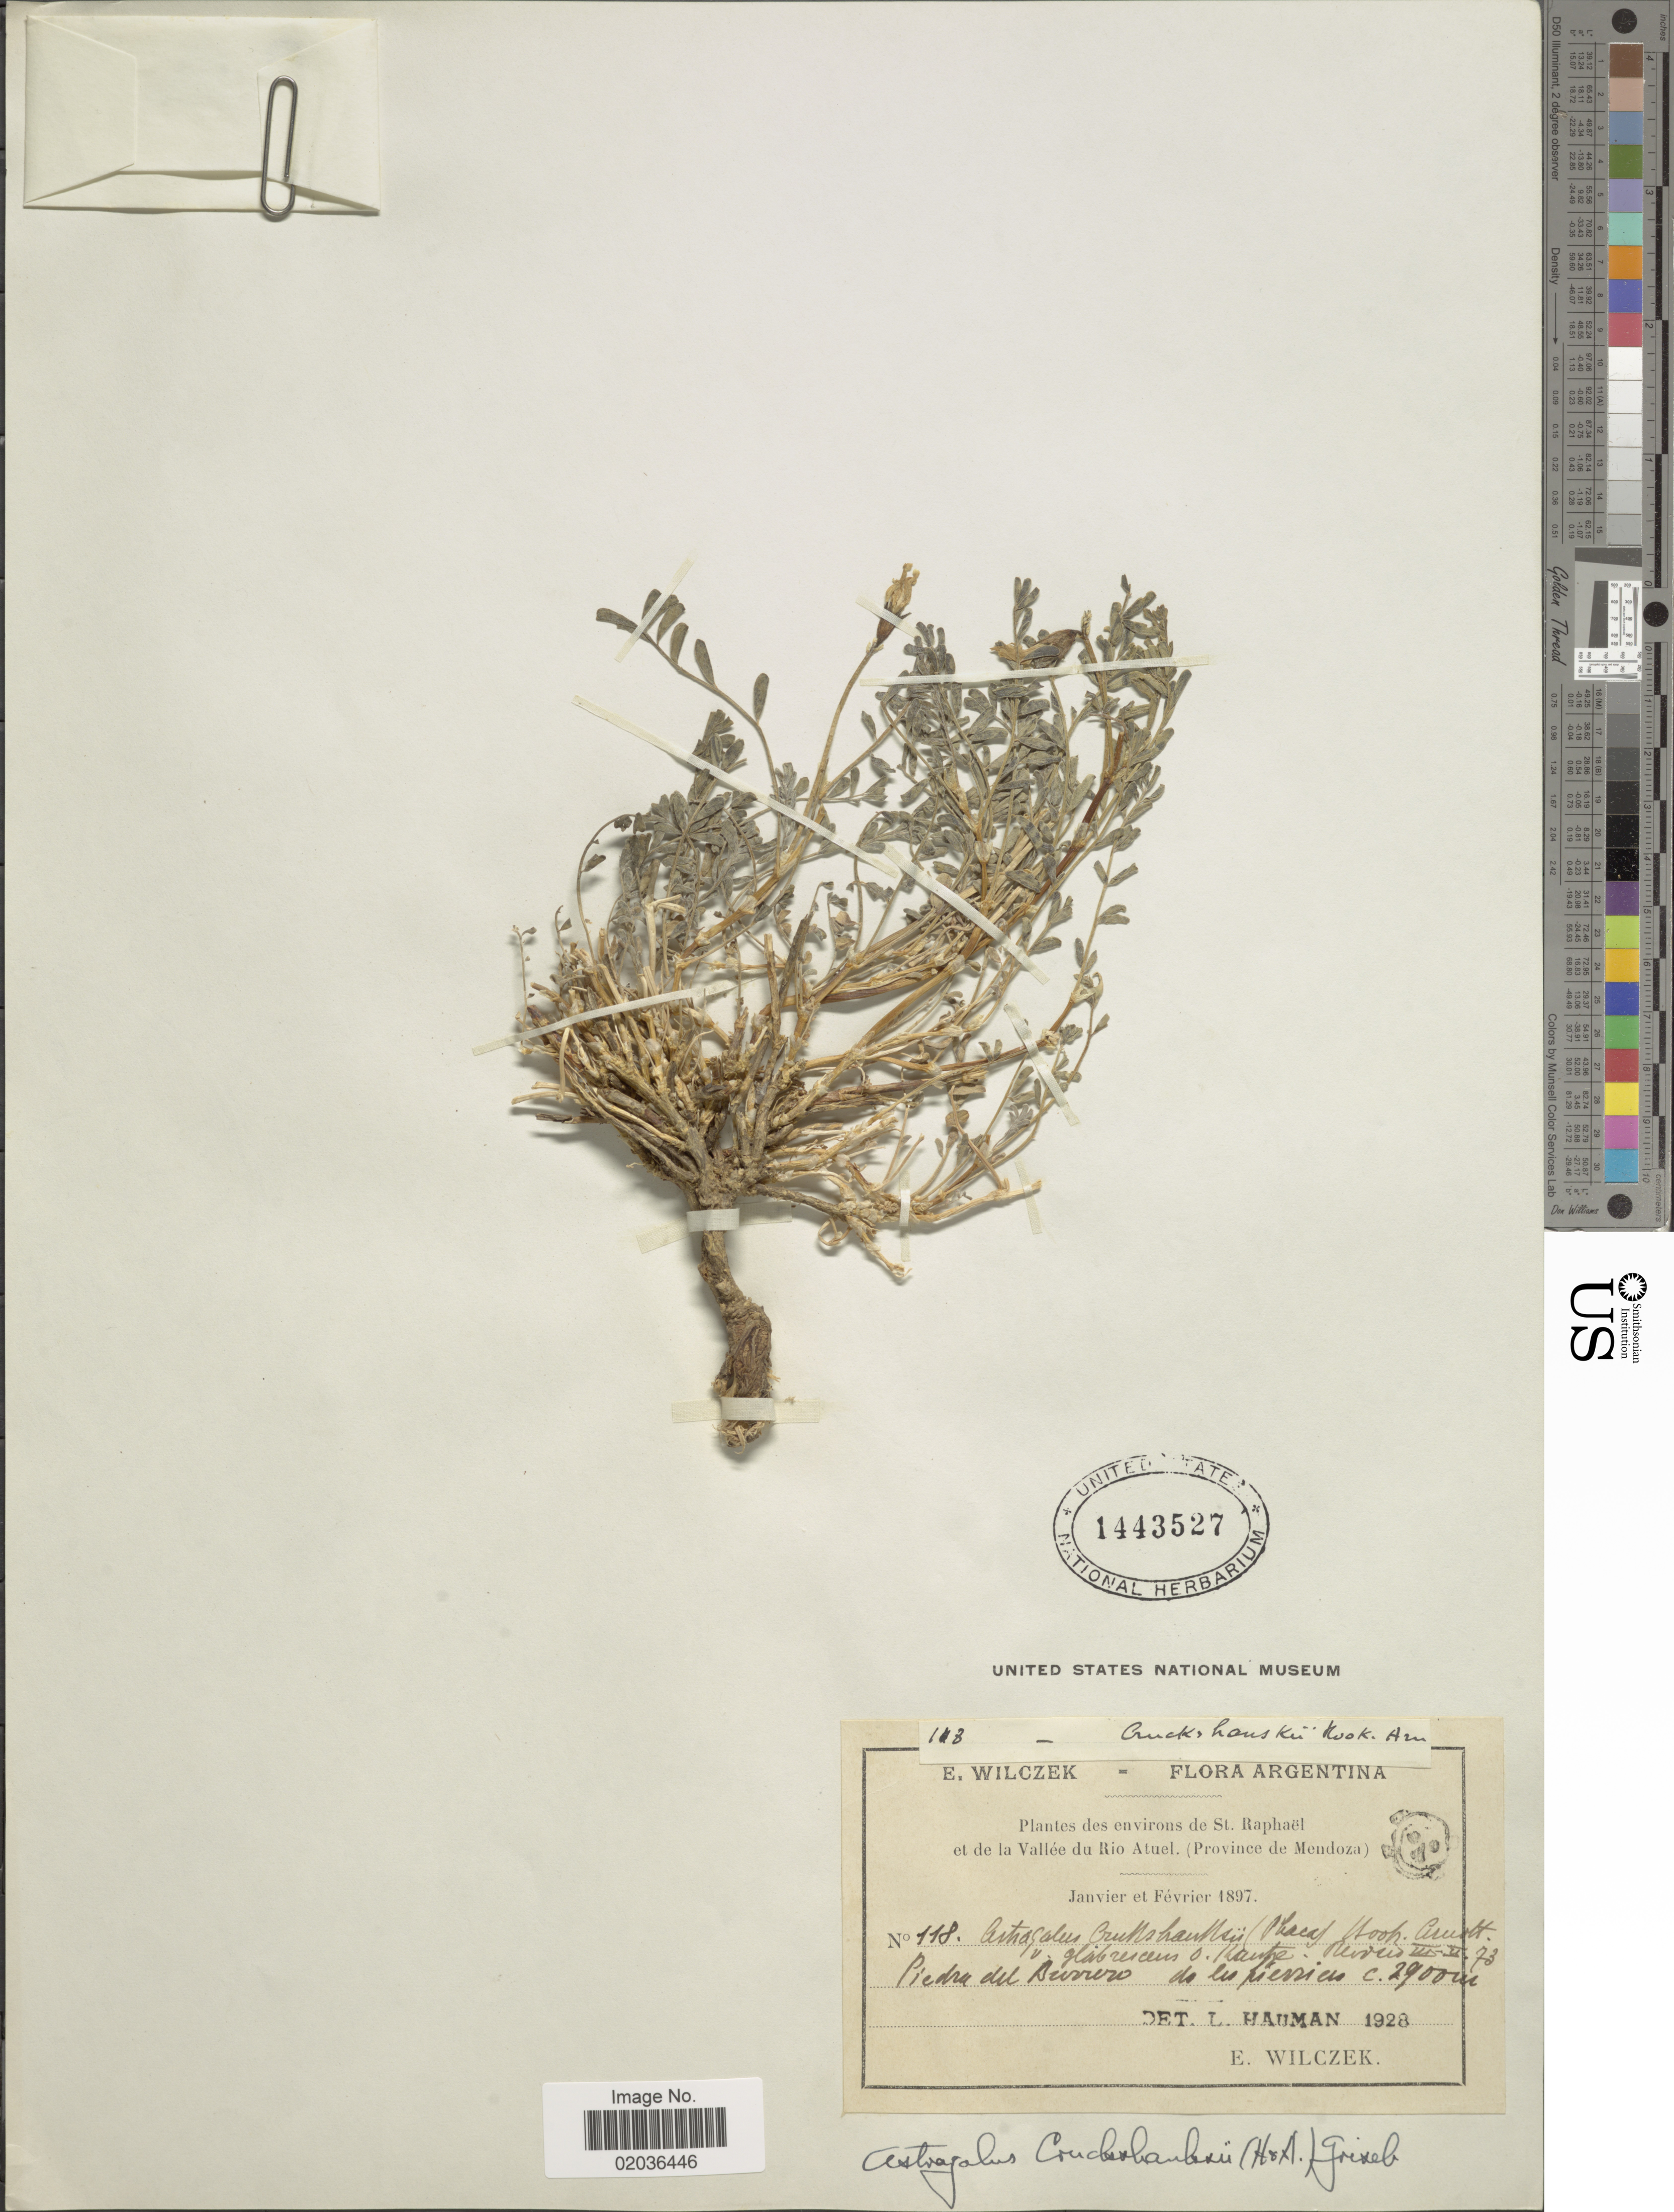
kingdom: Plantae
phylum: Tracheophyta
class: Magnoliopsida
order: Fabales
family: Fabaceae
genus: Astragalus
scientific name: Astragalus cruckshanksii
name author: (Hook. & Arn.) Griseb.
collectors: E. Wilczek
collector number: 118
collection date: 1897-01/1897-02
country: Argentina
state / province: Mendoza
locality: St. Raphael et da la Vallee du Rio Atuel. Piedra del Burrero.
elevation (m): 2900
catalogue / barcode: US 1443527